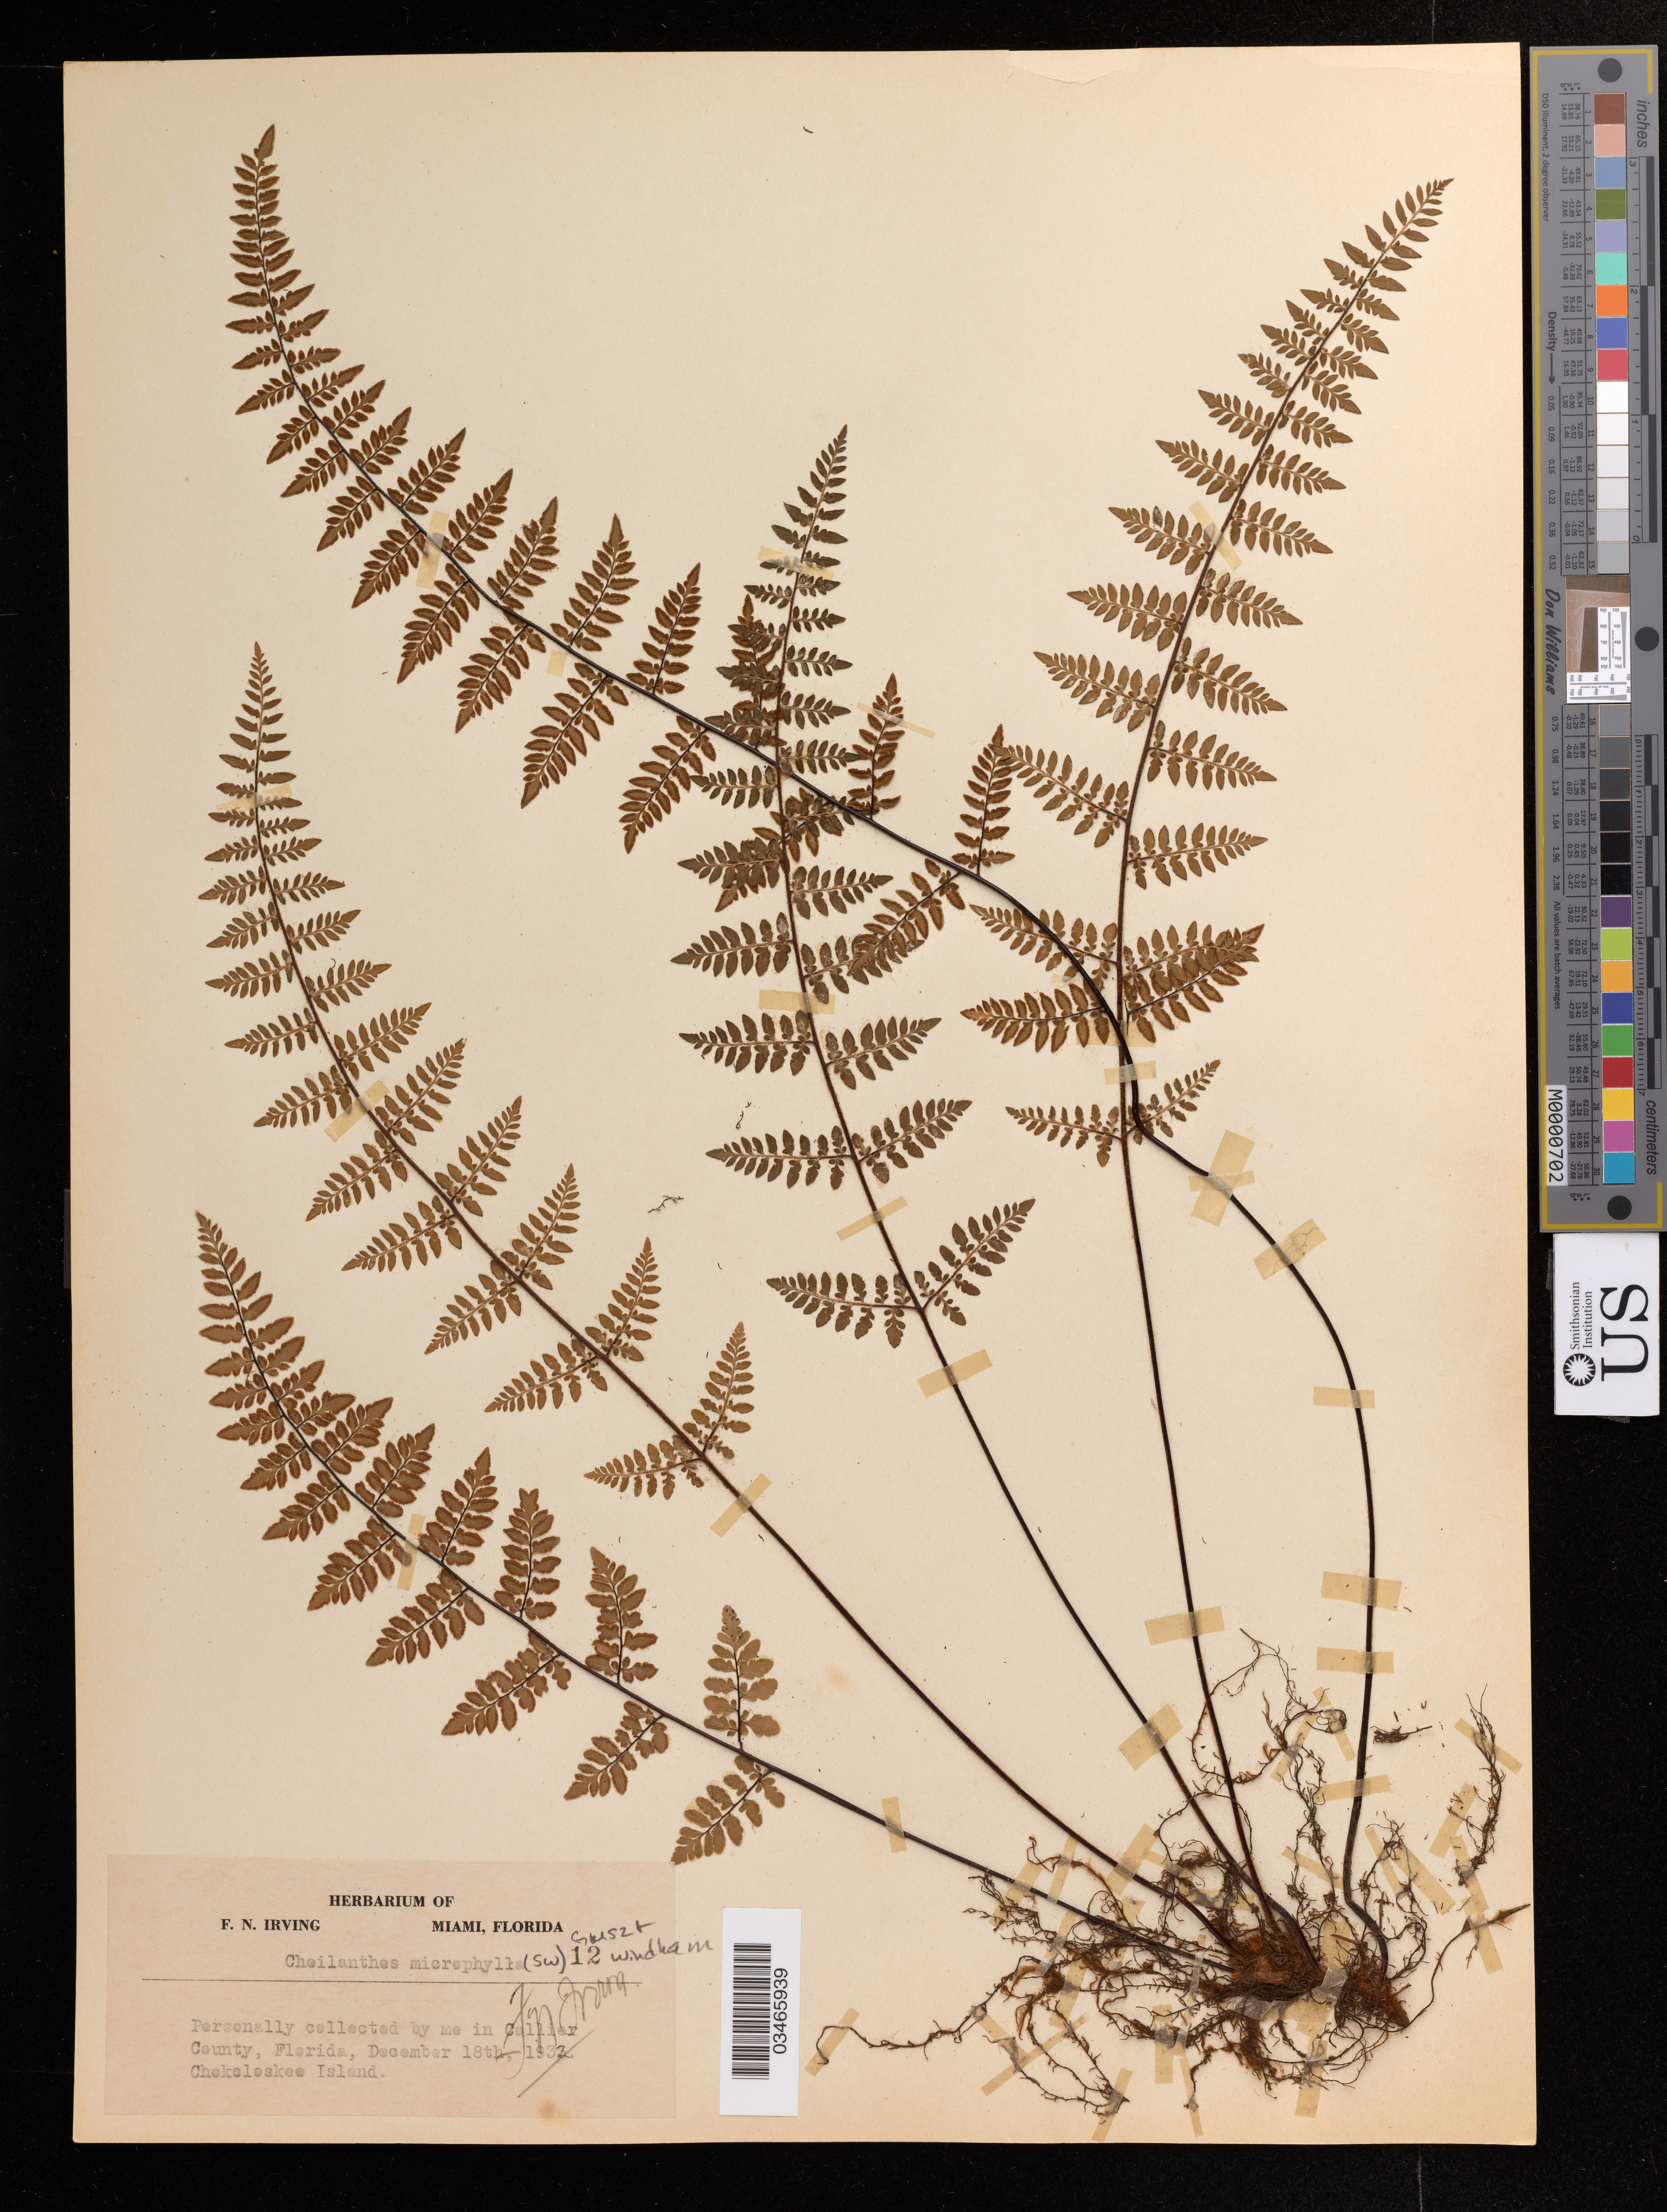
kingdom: Plantae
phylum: Tracheophyta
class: Polypodiopsida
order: Polypodiales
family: Pteridaceae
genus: Cheilanthes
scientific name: Cheilanthes microphylla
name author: (Sw.) Sw.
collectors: F. Irving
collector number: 12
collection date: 1932-12-18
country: United States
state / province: Florida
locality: In Collier County, Chekoloskee Island.